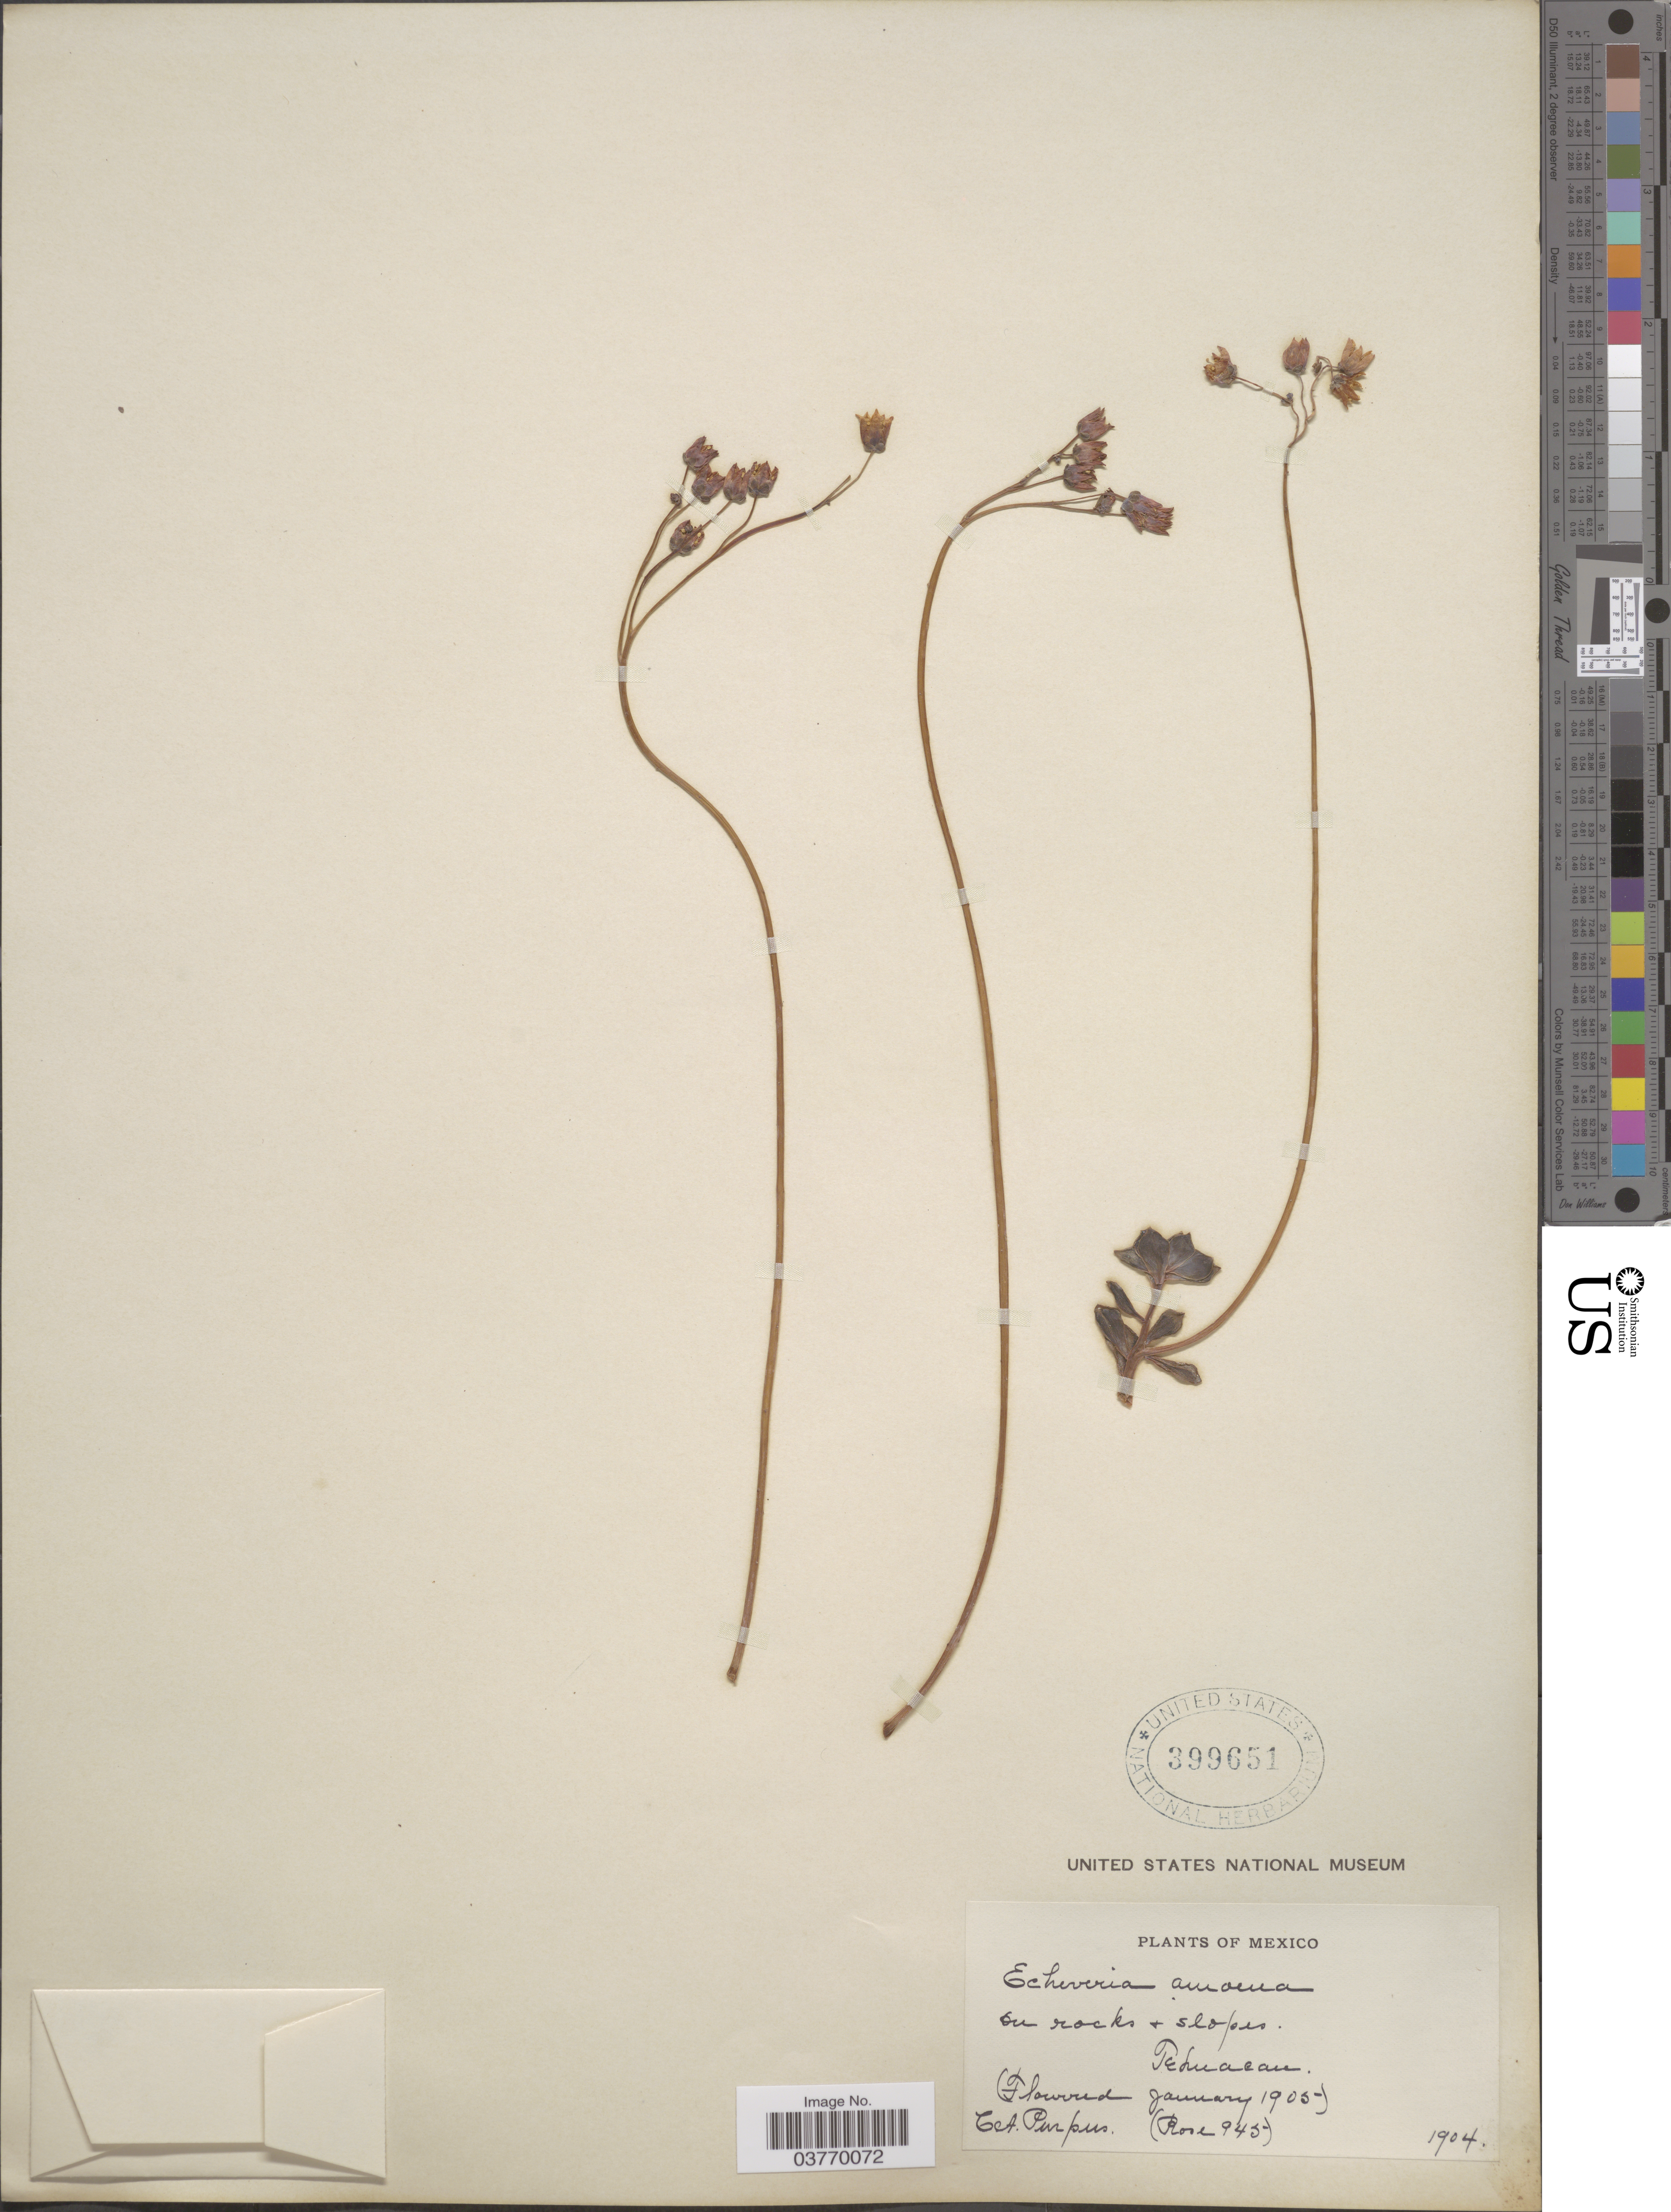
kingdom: Plantae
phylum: Tracheophyta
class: Magnoliopsida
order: Saxifragales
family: Crassulaceae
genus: Echeveria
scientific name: Echeveria amoena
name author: Y. De Smet ex É. Morren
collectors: C. A. Purpus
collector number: Rose 945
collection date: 1904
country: Mexico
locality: On rocks + slopes. Tehuacan.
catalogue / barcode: US 399651